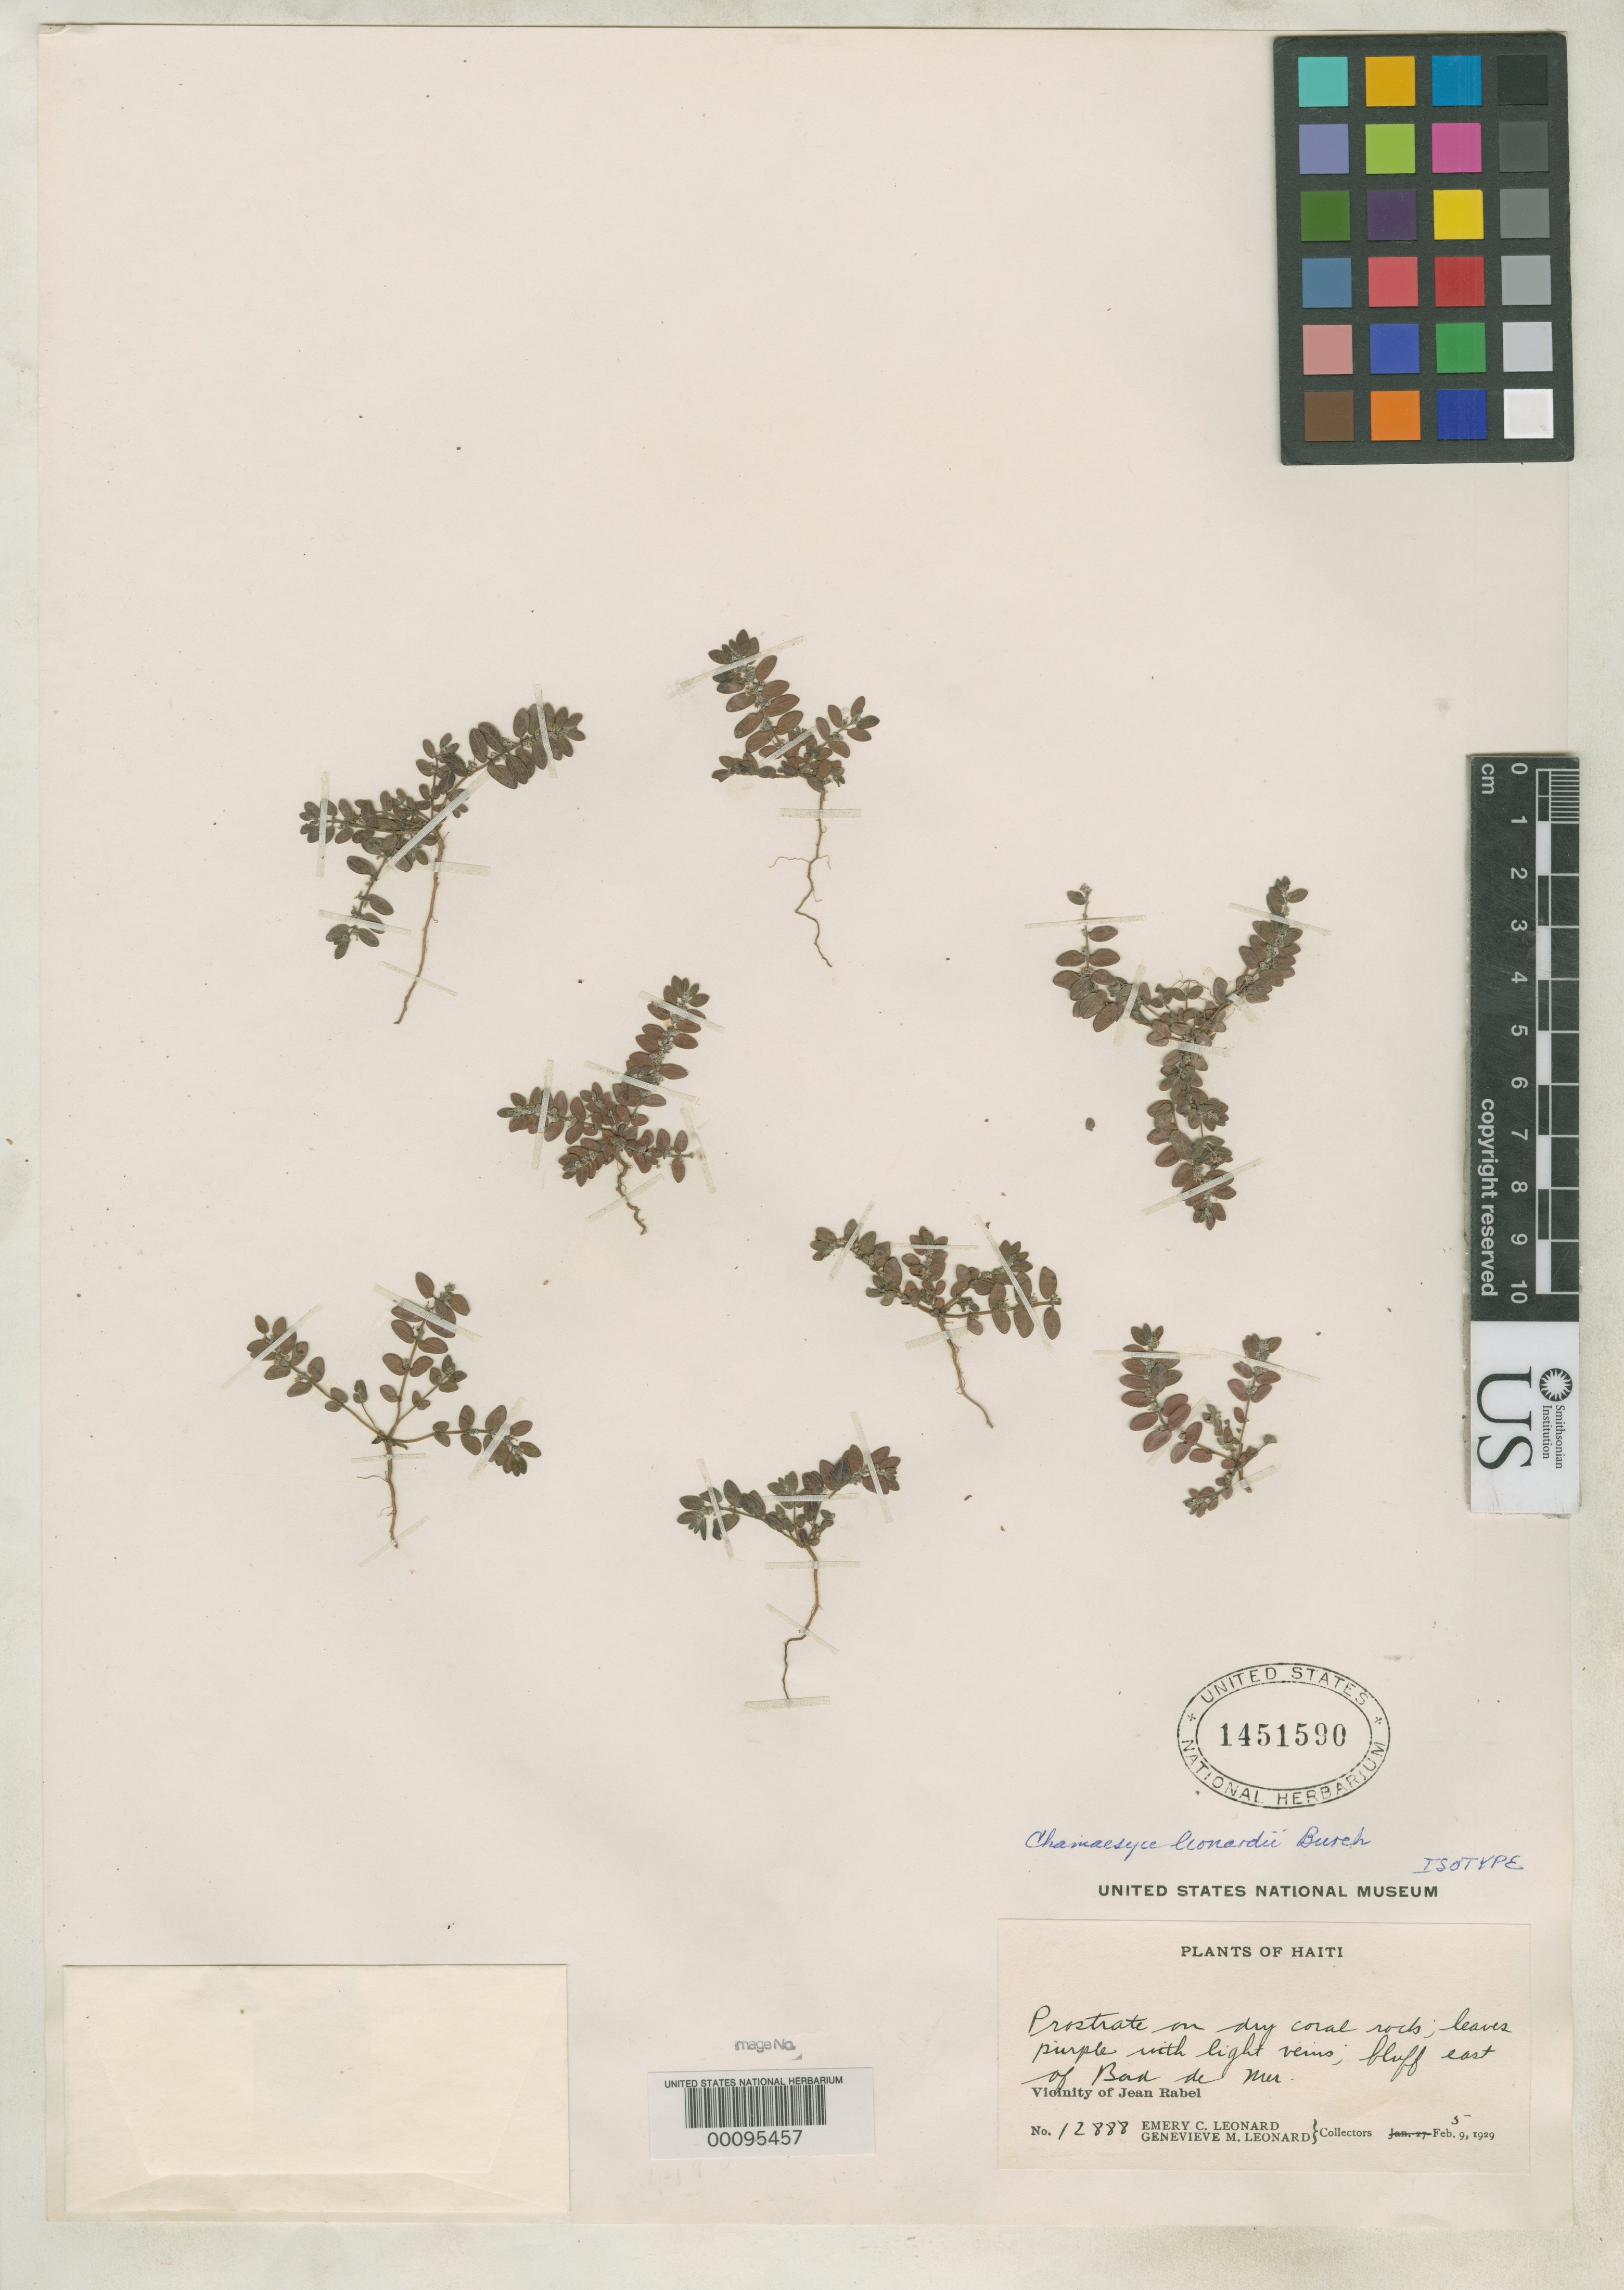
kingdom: Plantae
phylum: Tracheophyta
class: Magnoliopsida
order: Malpighiales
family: Euphorbiaceae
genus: Chamaesyce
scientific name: Chamaesyce leonardii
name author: Burch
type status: Isotype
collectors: E. C. Leonard & G. M. Leonard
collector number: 12888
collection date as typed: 05 Feb 1929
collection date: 1929-02-05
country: Haiti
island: Hispaniola Island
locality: Jean Rabel.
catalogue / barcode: US 1451590